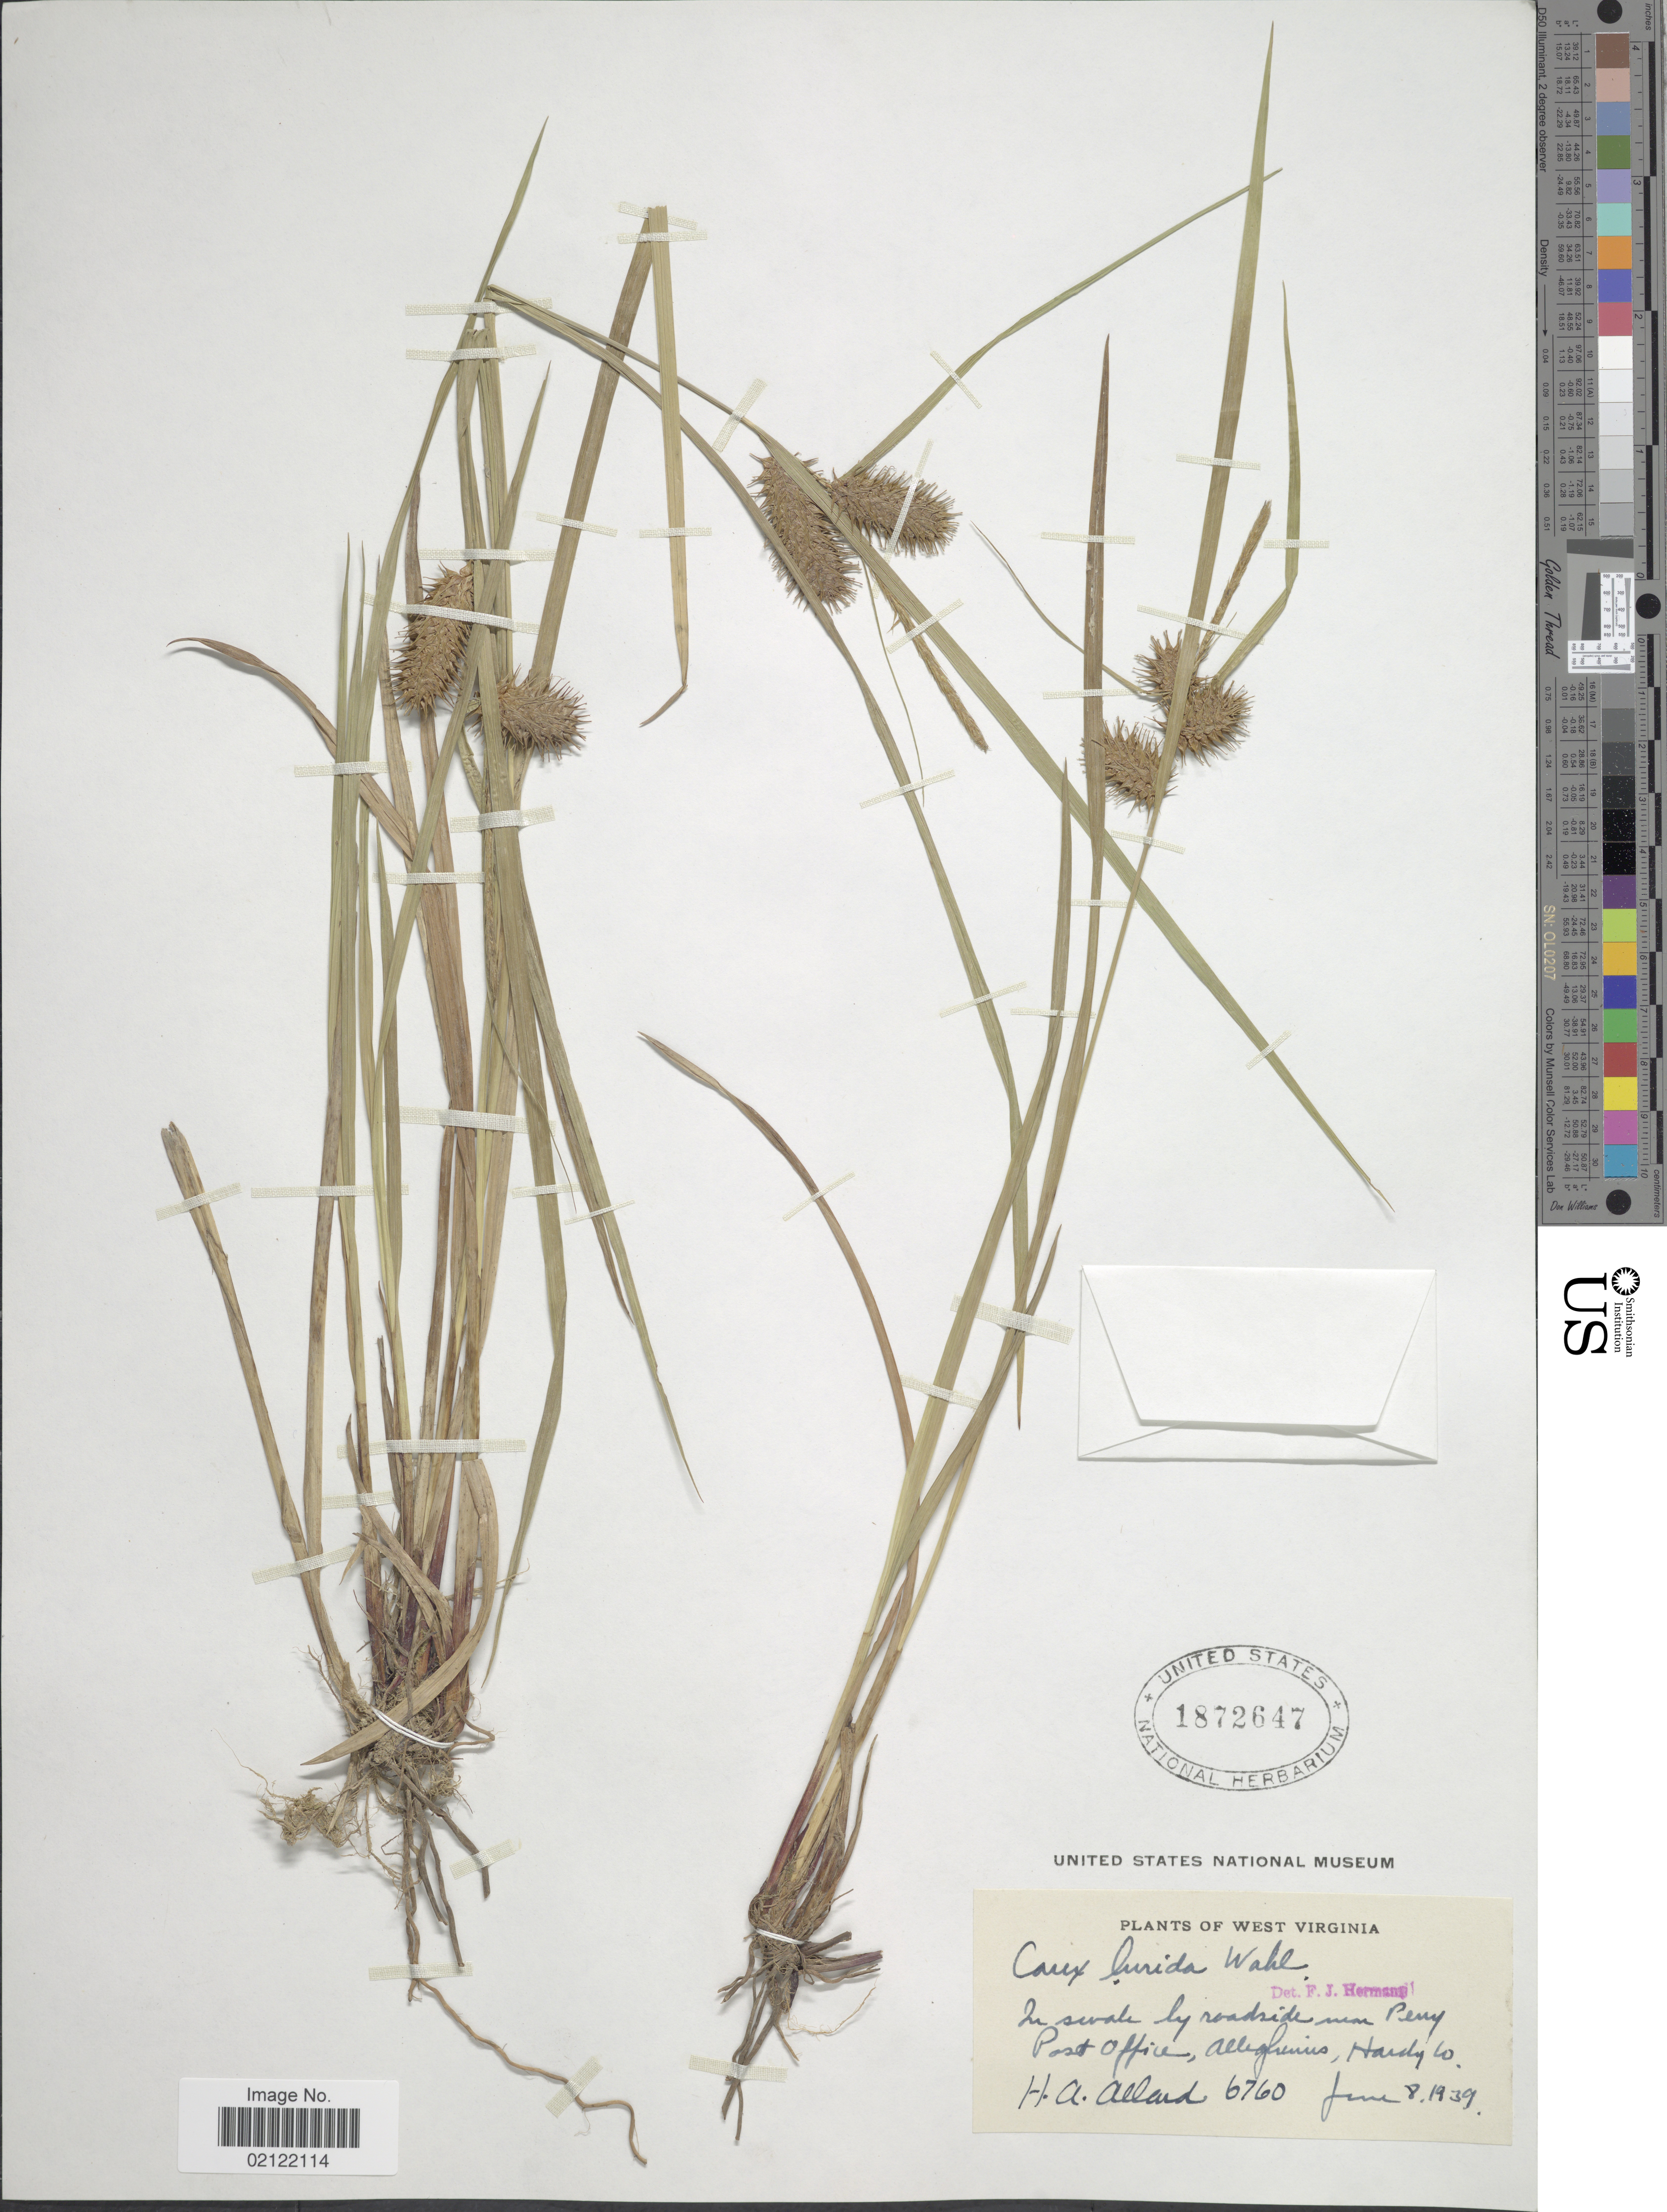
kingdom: Plantae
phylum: Tracheophyta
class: Liliopsida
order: Poales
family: Cyperaceae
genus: Carex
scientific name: Carex lurida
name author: Wahlenb.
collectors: H. A. Allard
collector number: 6760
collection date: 1939-06-08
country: United States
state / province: West Virginia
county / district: Hardy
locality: In swale by roadside near Peny Post Office, Alleghenies, Hardy Co.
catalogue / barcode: US 1872647